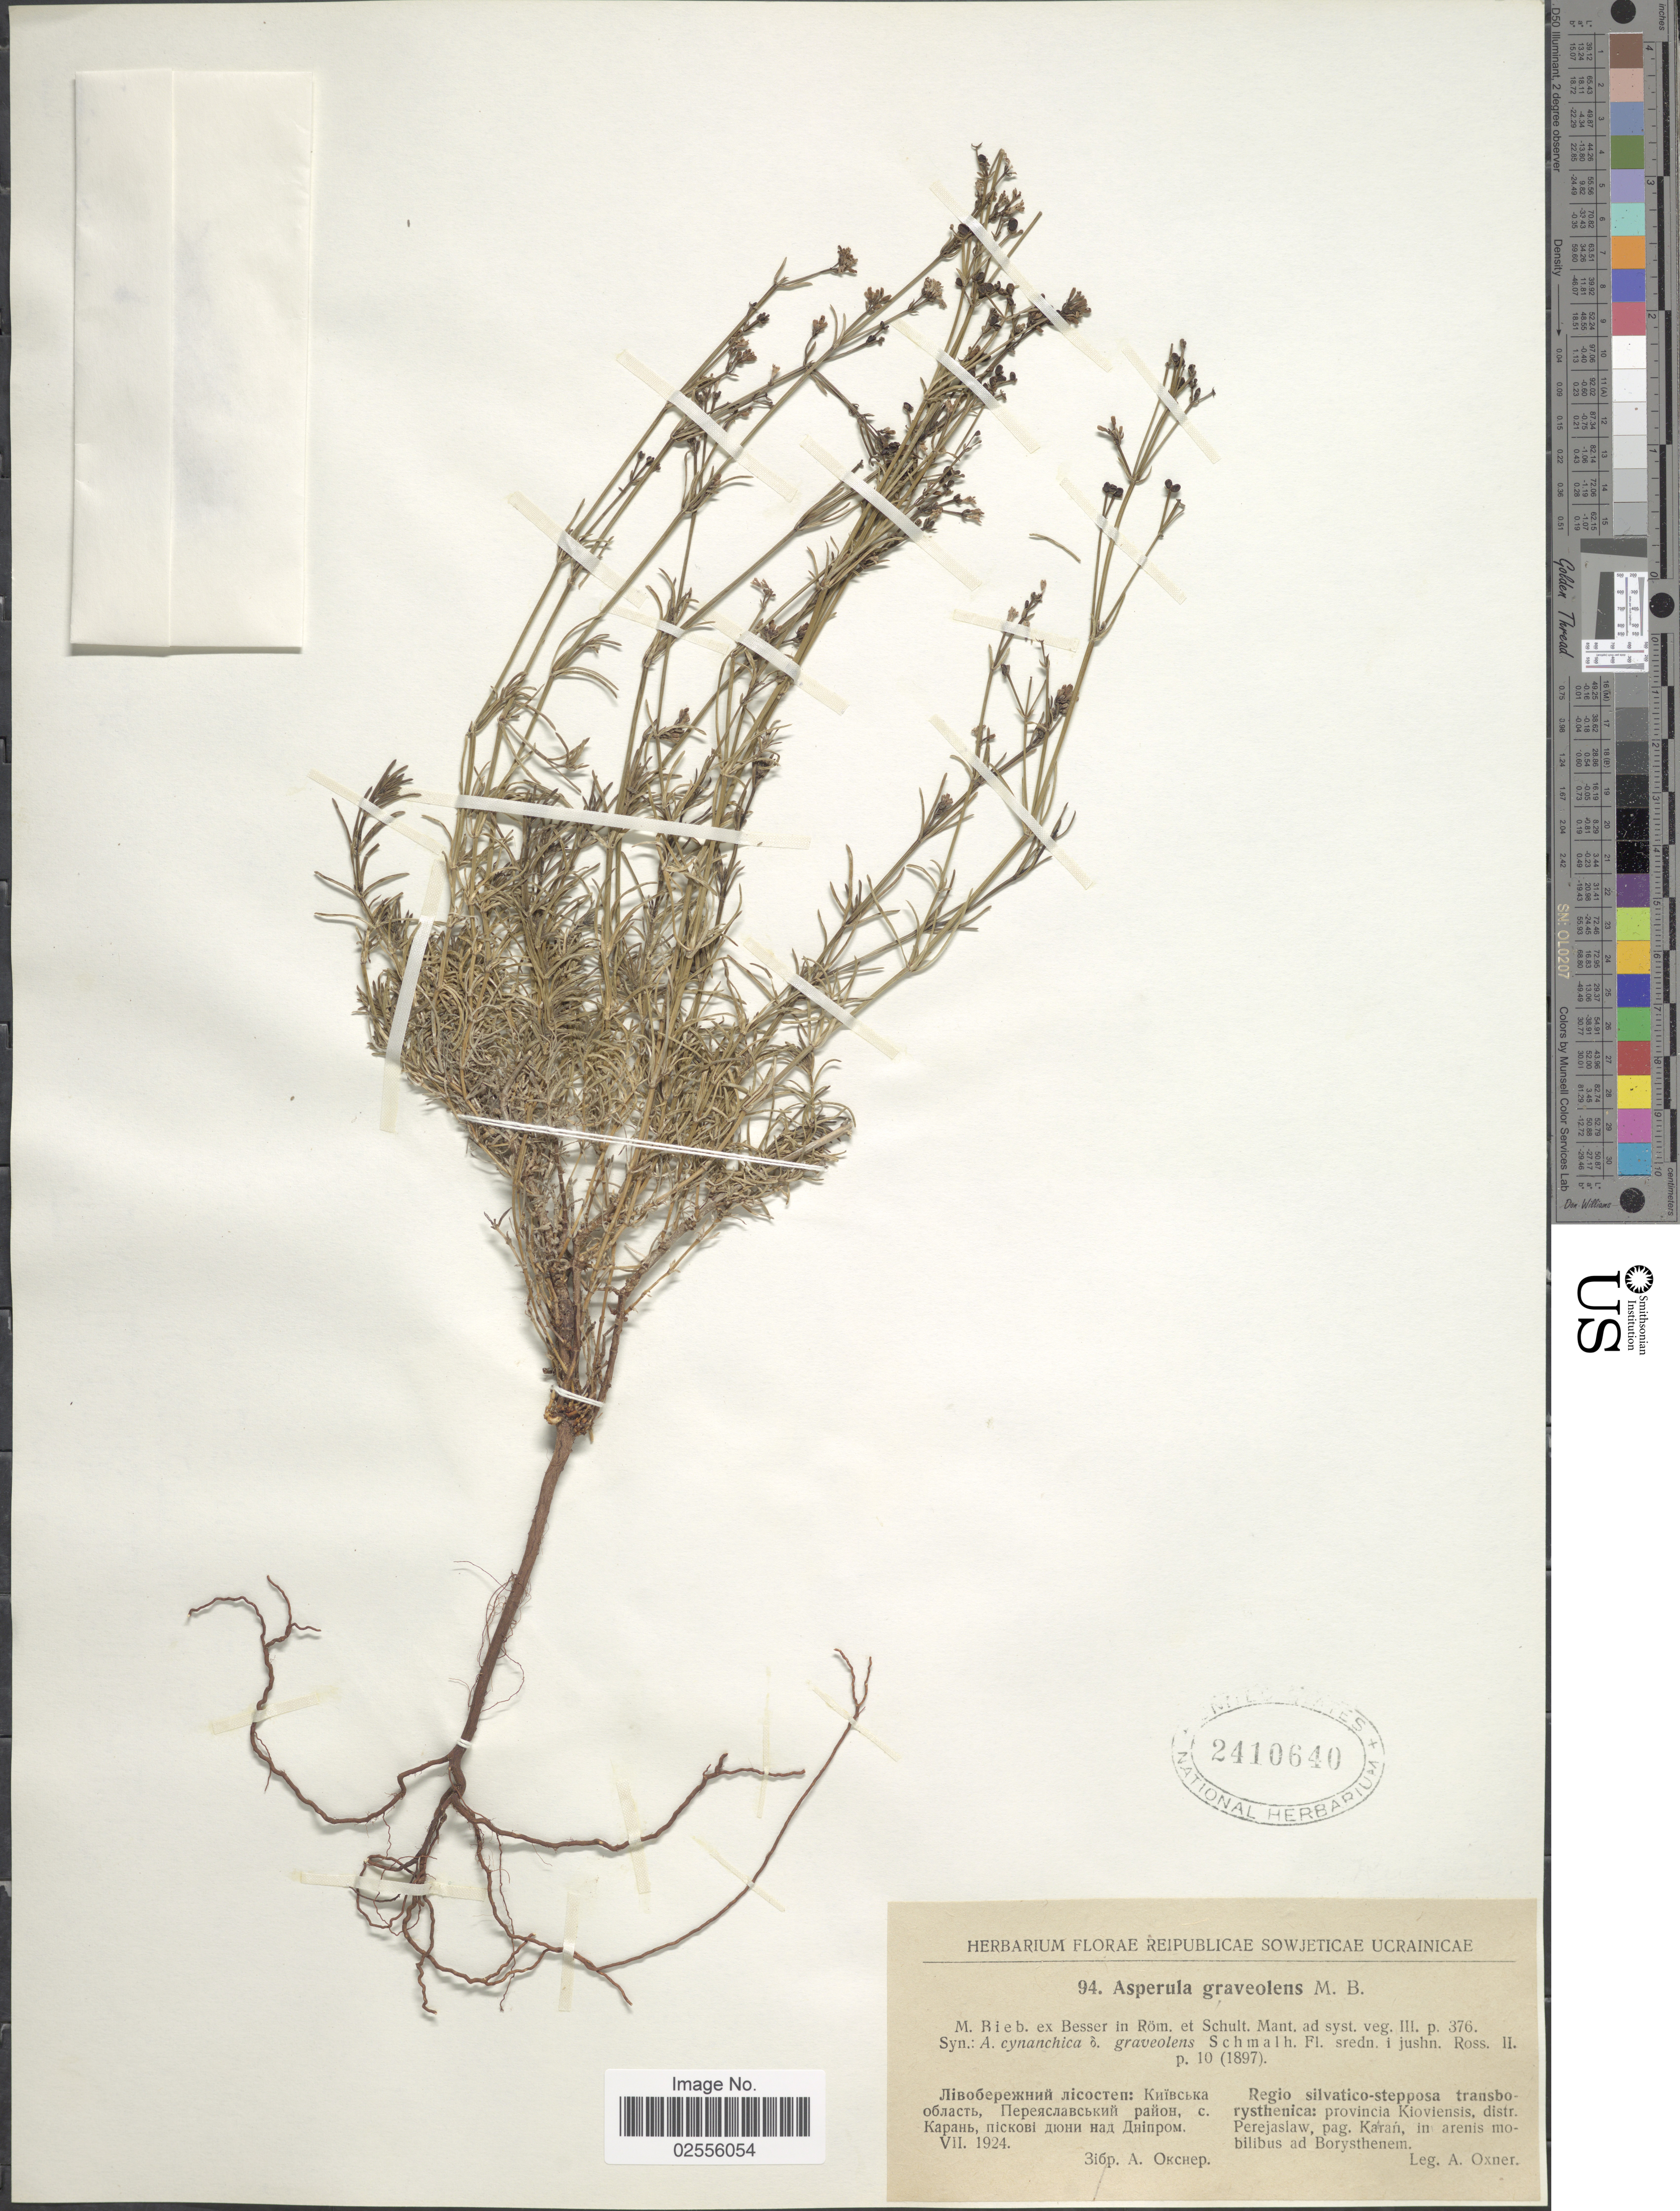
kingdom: Plantae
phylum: Tracheophyta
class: Magnoliopsida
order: Gentianales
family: Rubiaceae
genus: Asperula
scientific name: Asperula graveolens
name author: M. Bieb. ex Schult. & Schult. f.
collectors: A. M. Oxner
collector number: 94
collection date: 1924-07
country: Ukraine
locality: Reipublicae Sowjeticae Ucrainicae, Regio silvatico-stepposa tranborysthenica: provincia Kioviensis, distr. Perejaslaw, pag. Karan, in arenis mobilibus ad Borysthenem.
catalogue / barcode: US 2410640